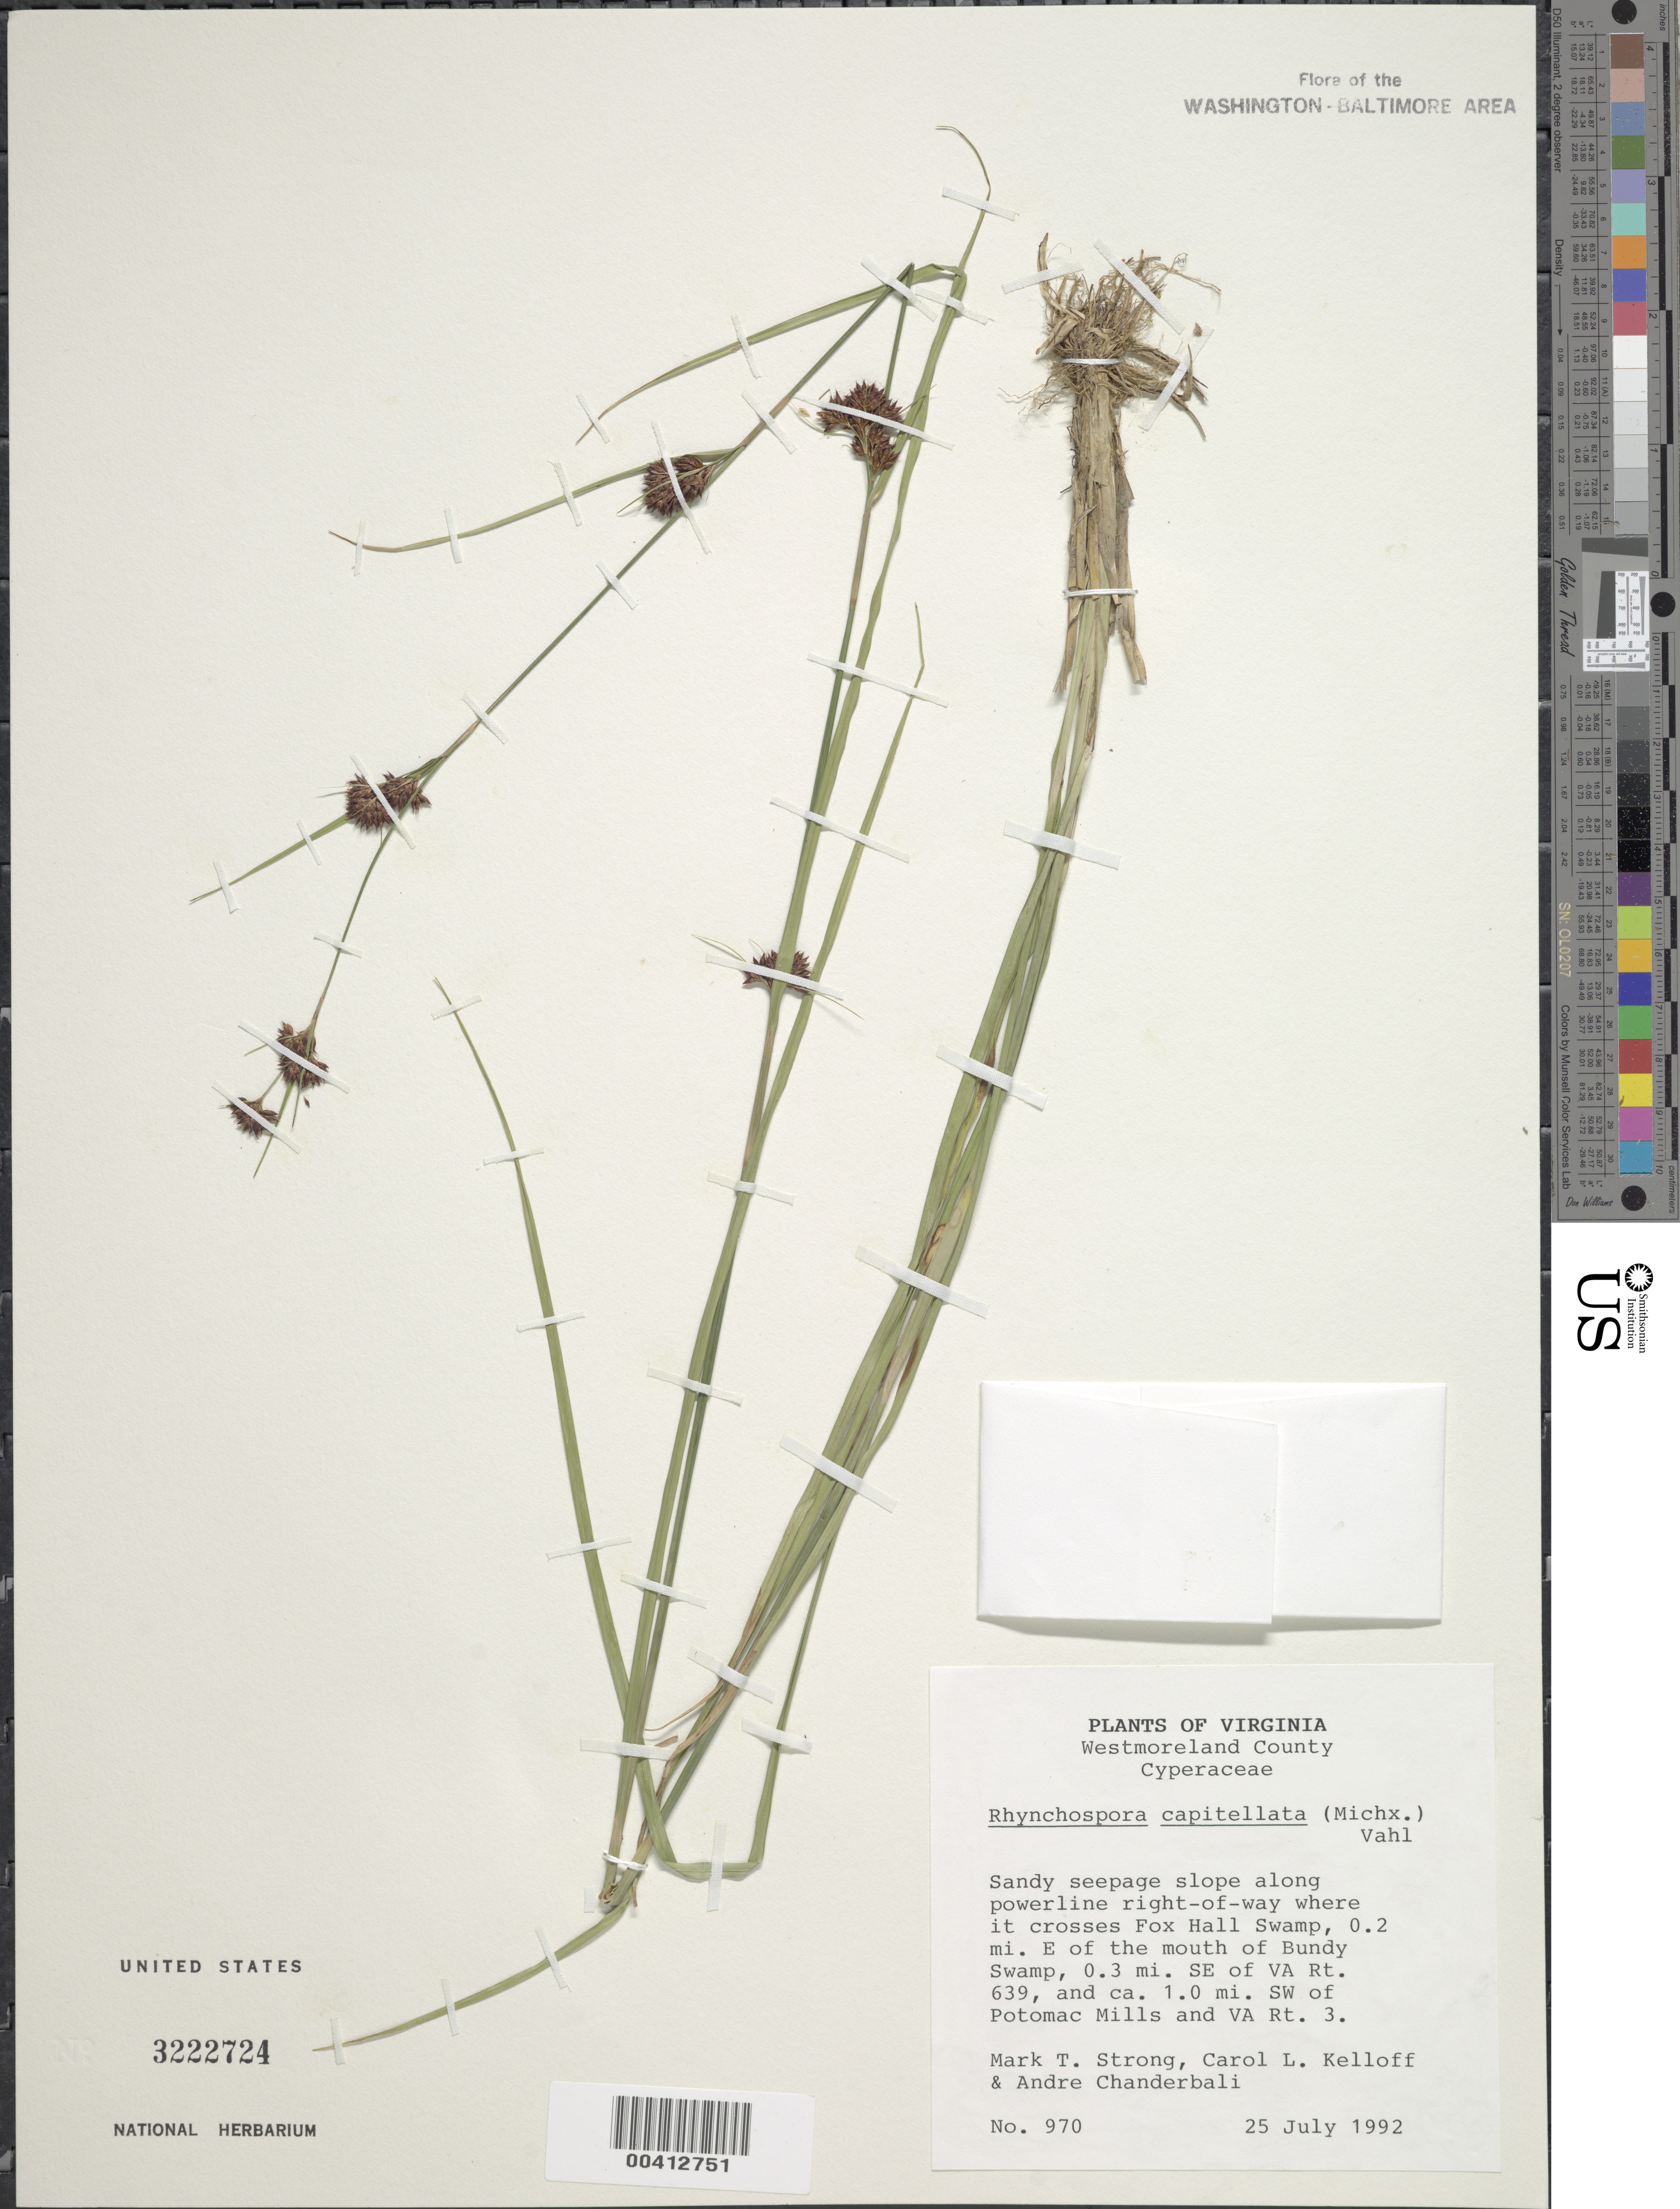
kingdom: Plantae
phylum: Tracheophyta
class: Liliopsida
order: Poales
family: Cyperaceae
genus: Rhynchospora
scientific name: Rhynchospora capitellata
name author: (Michx.) Vahl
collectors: M. T. Strong, C. L. Kelloff & A. S. Chanderbali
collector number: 970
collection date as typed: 25 Jul 1992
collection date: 1992-07-25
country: United States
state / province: Virginia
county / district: Westmoreland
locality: SW of Potomac Mills and Rt. 3, E of mouth of Bundy Swamp, powerline right-of-way at Fox Hall Swamp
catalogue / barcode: US 3222724